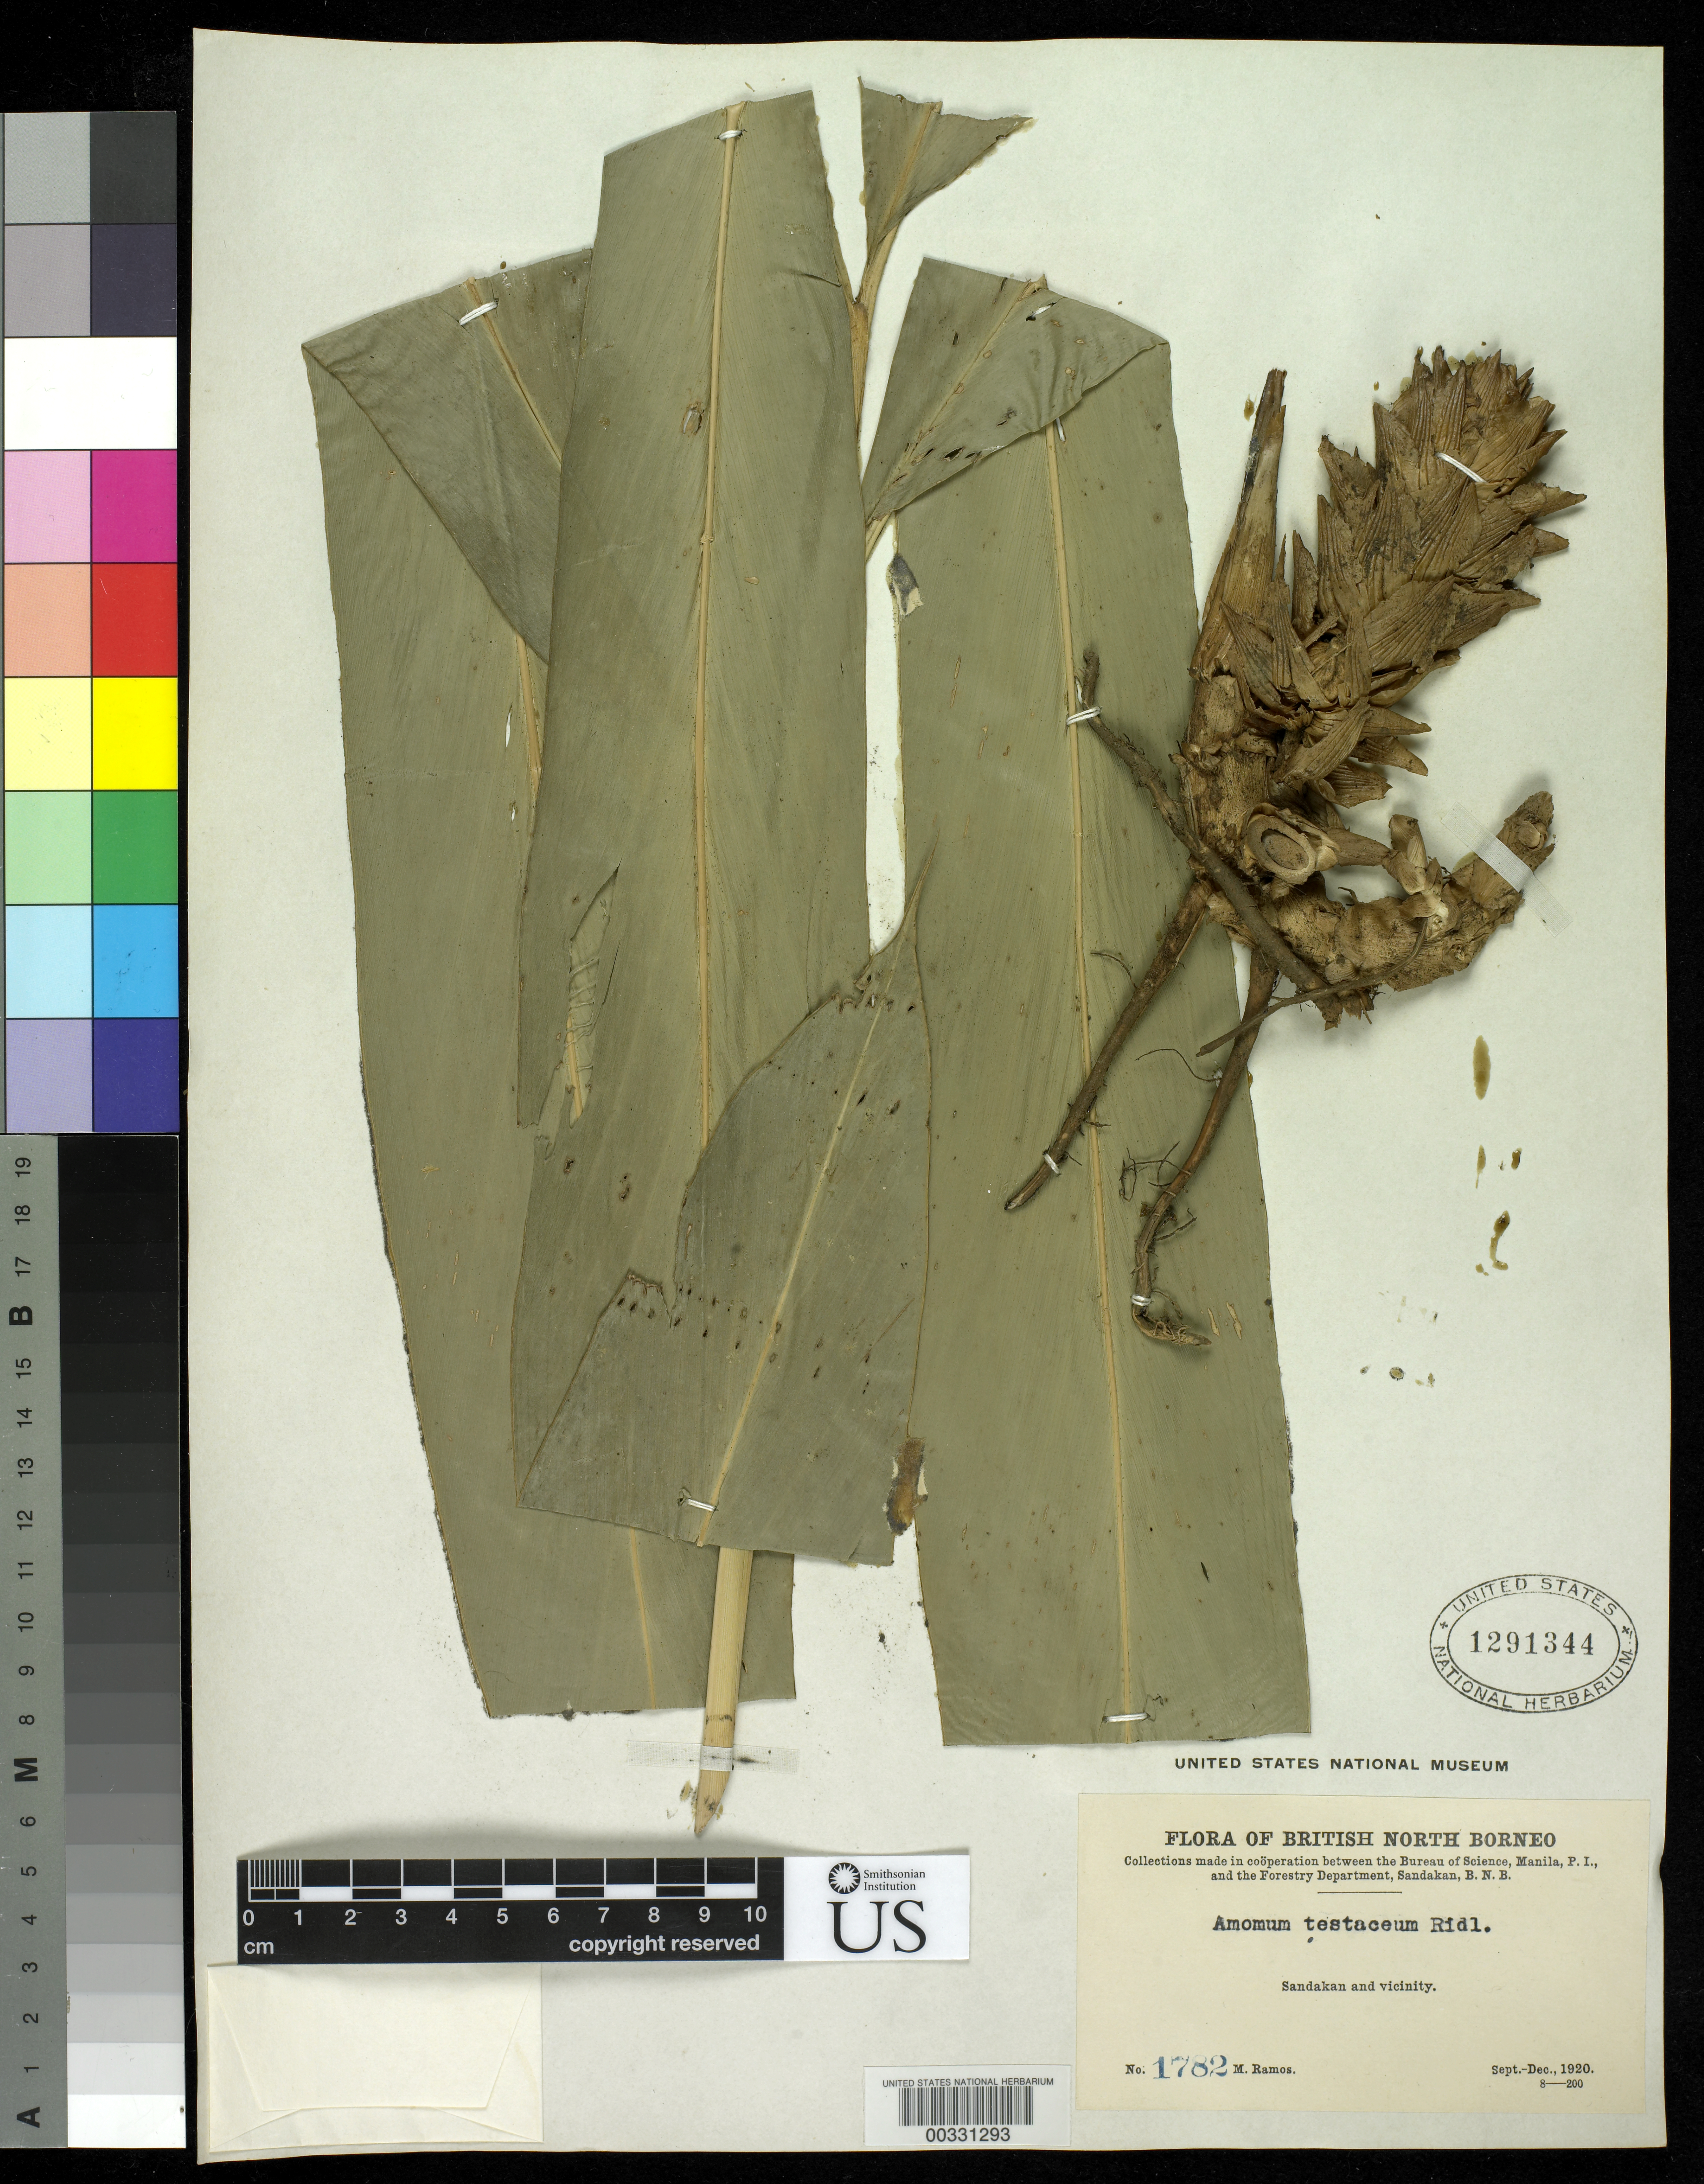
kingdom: Plantae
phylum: Tracheophyta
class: Liliopsida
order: Zingiberales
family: Zingiberaceae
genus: Amomum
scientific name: Amomum testaceum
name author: Ridl.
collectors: M. Ramos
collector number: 1782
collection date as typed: Sep 1920 to -- Dec 1920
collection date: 1920-09/1920-12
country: Malaysia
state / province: Sabah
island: Borneo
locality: Sandakan and vicinity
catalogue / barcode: US 1291344